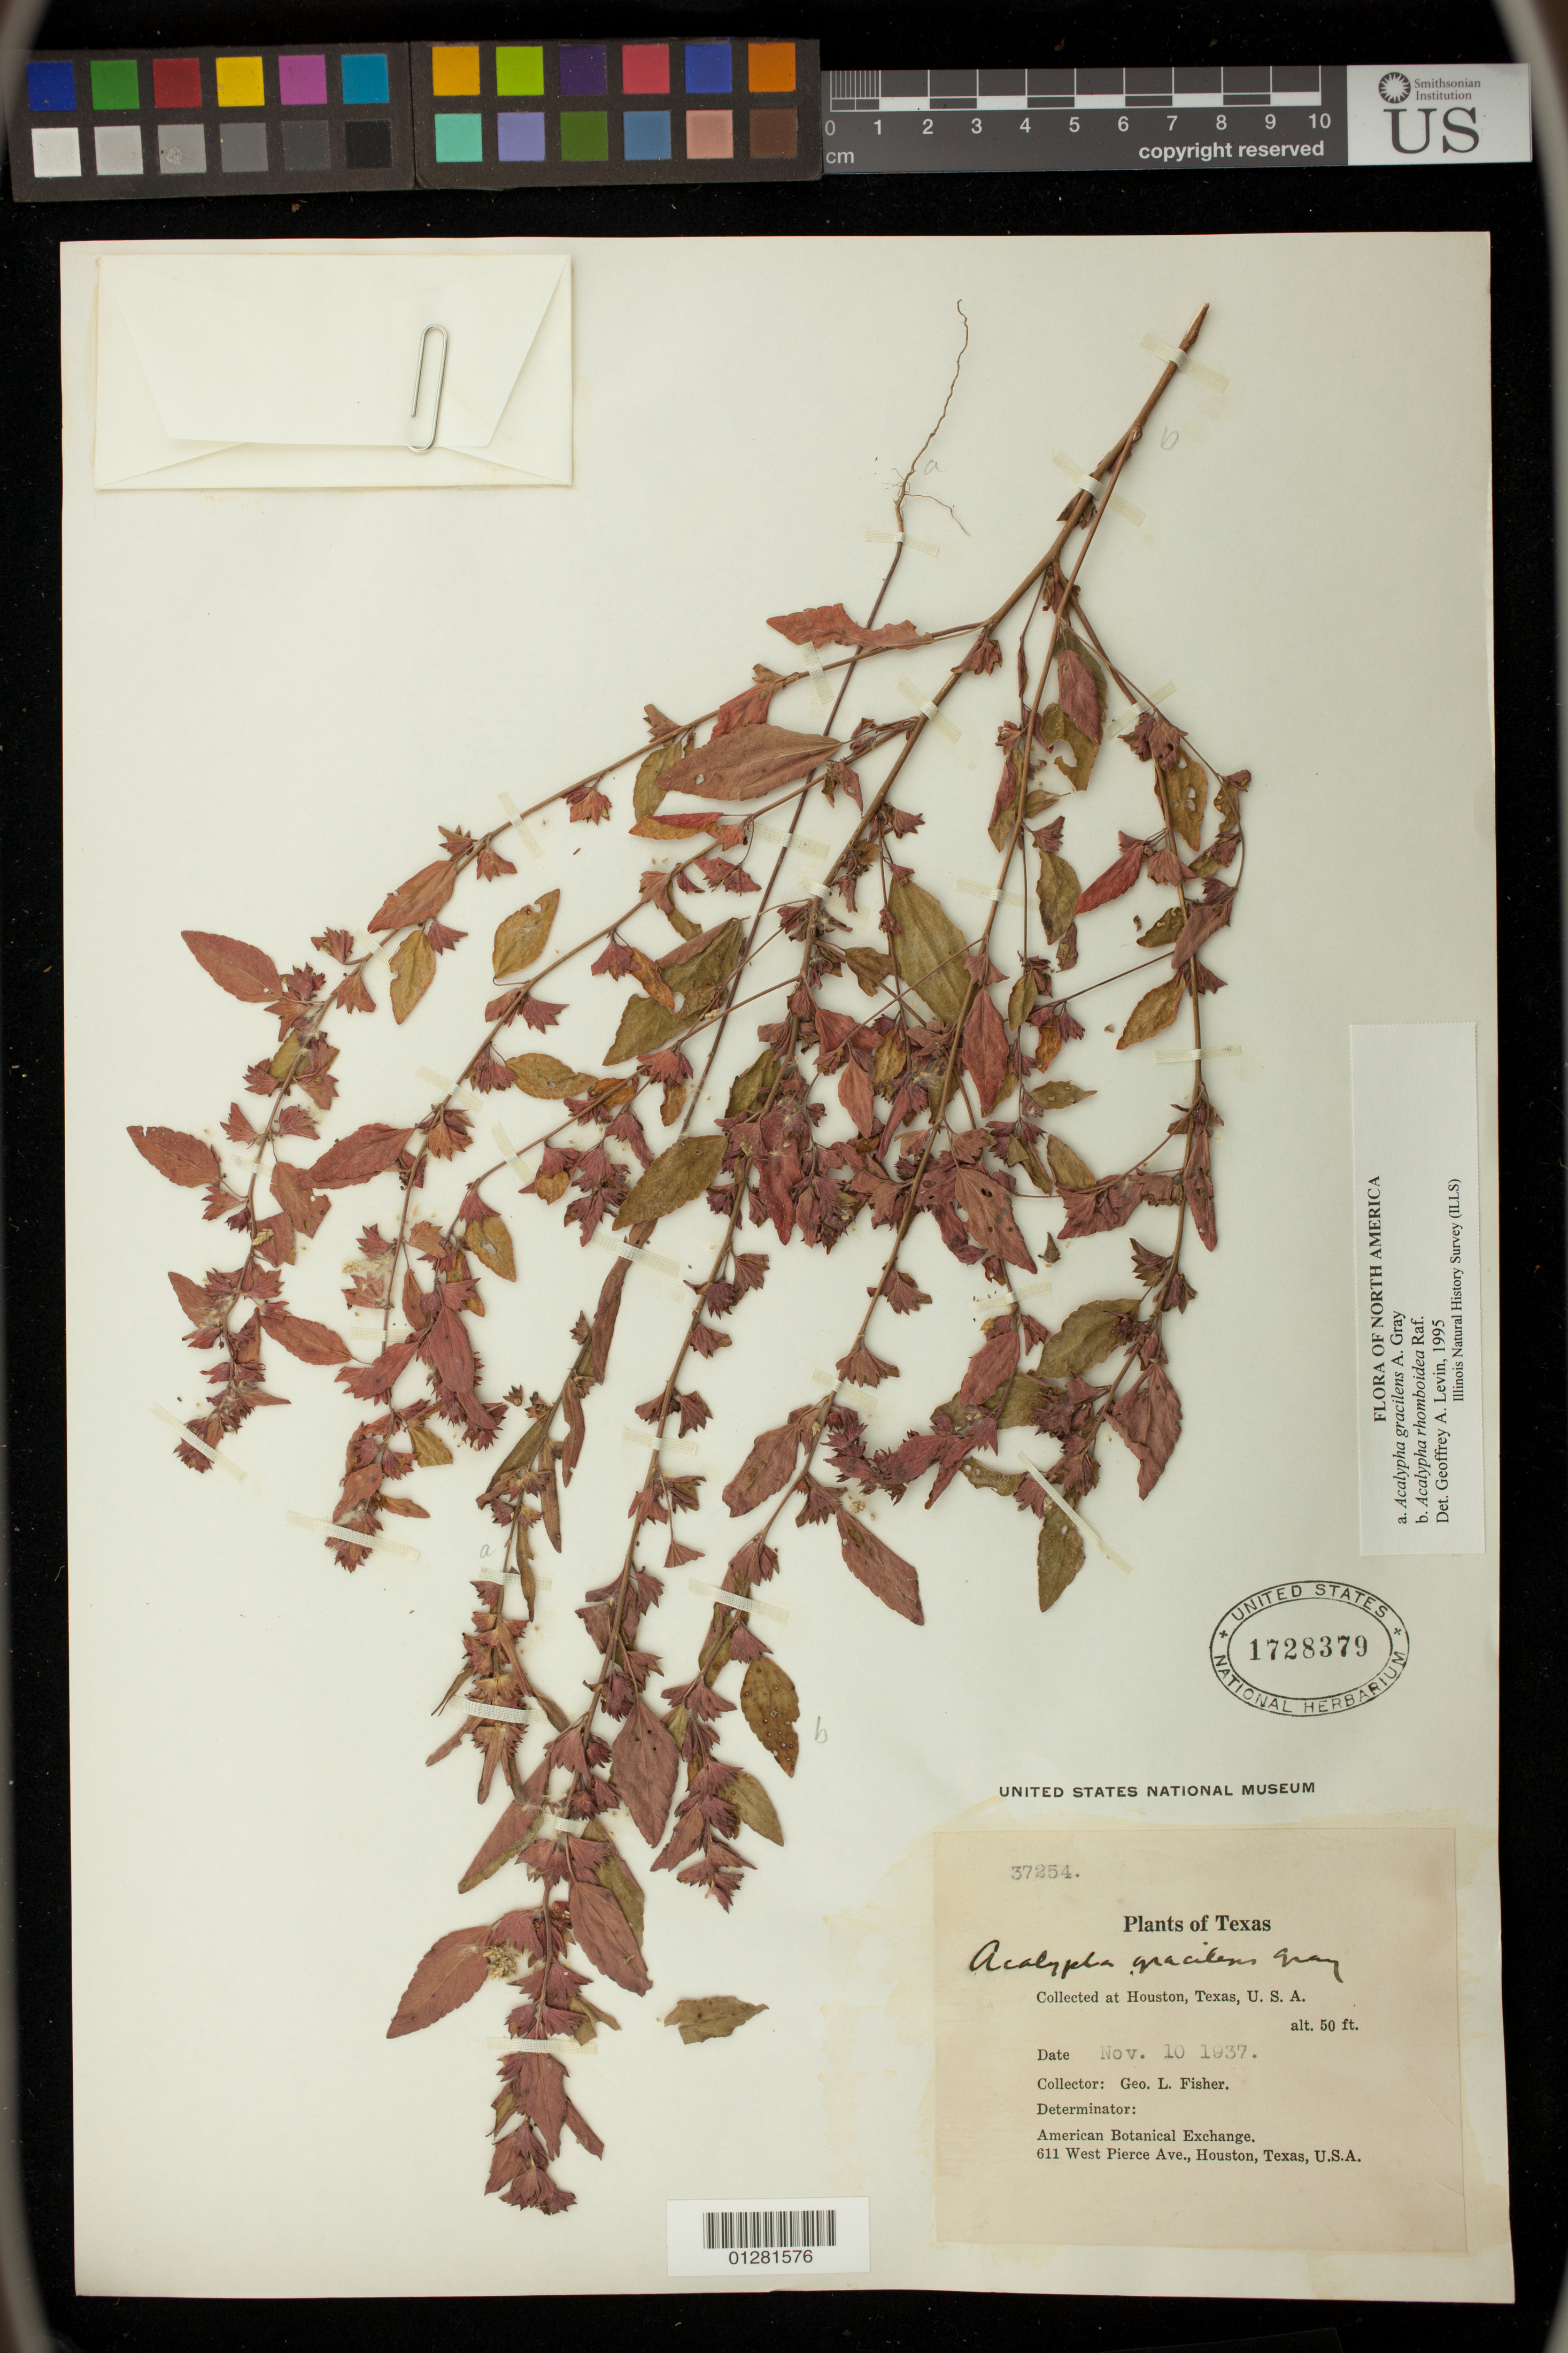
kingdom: Plantae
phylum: Tracheophyta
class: Magnoliopsida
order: Malpighiales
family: Euphorbiaceae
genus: Acalypha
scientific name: Acalypha gracilens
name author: A. Gray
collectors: G. L. Fisher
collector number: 37254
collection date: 1937-11-10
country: United States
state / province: Texas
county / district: Harris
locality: Houston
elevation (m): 15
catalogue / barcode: US 1728379